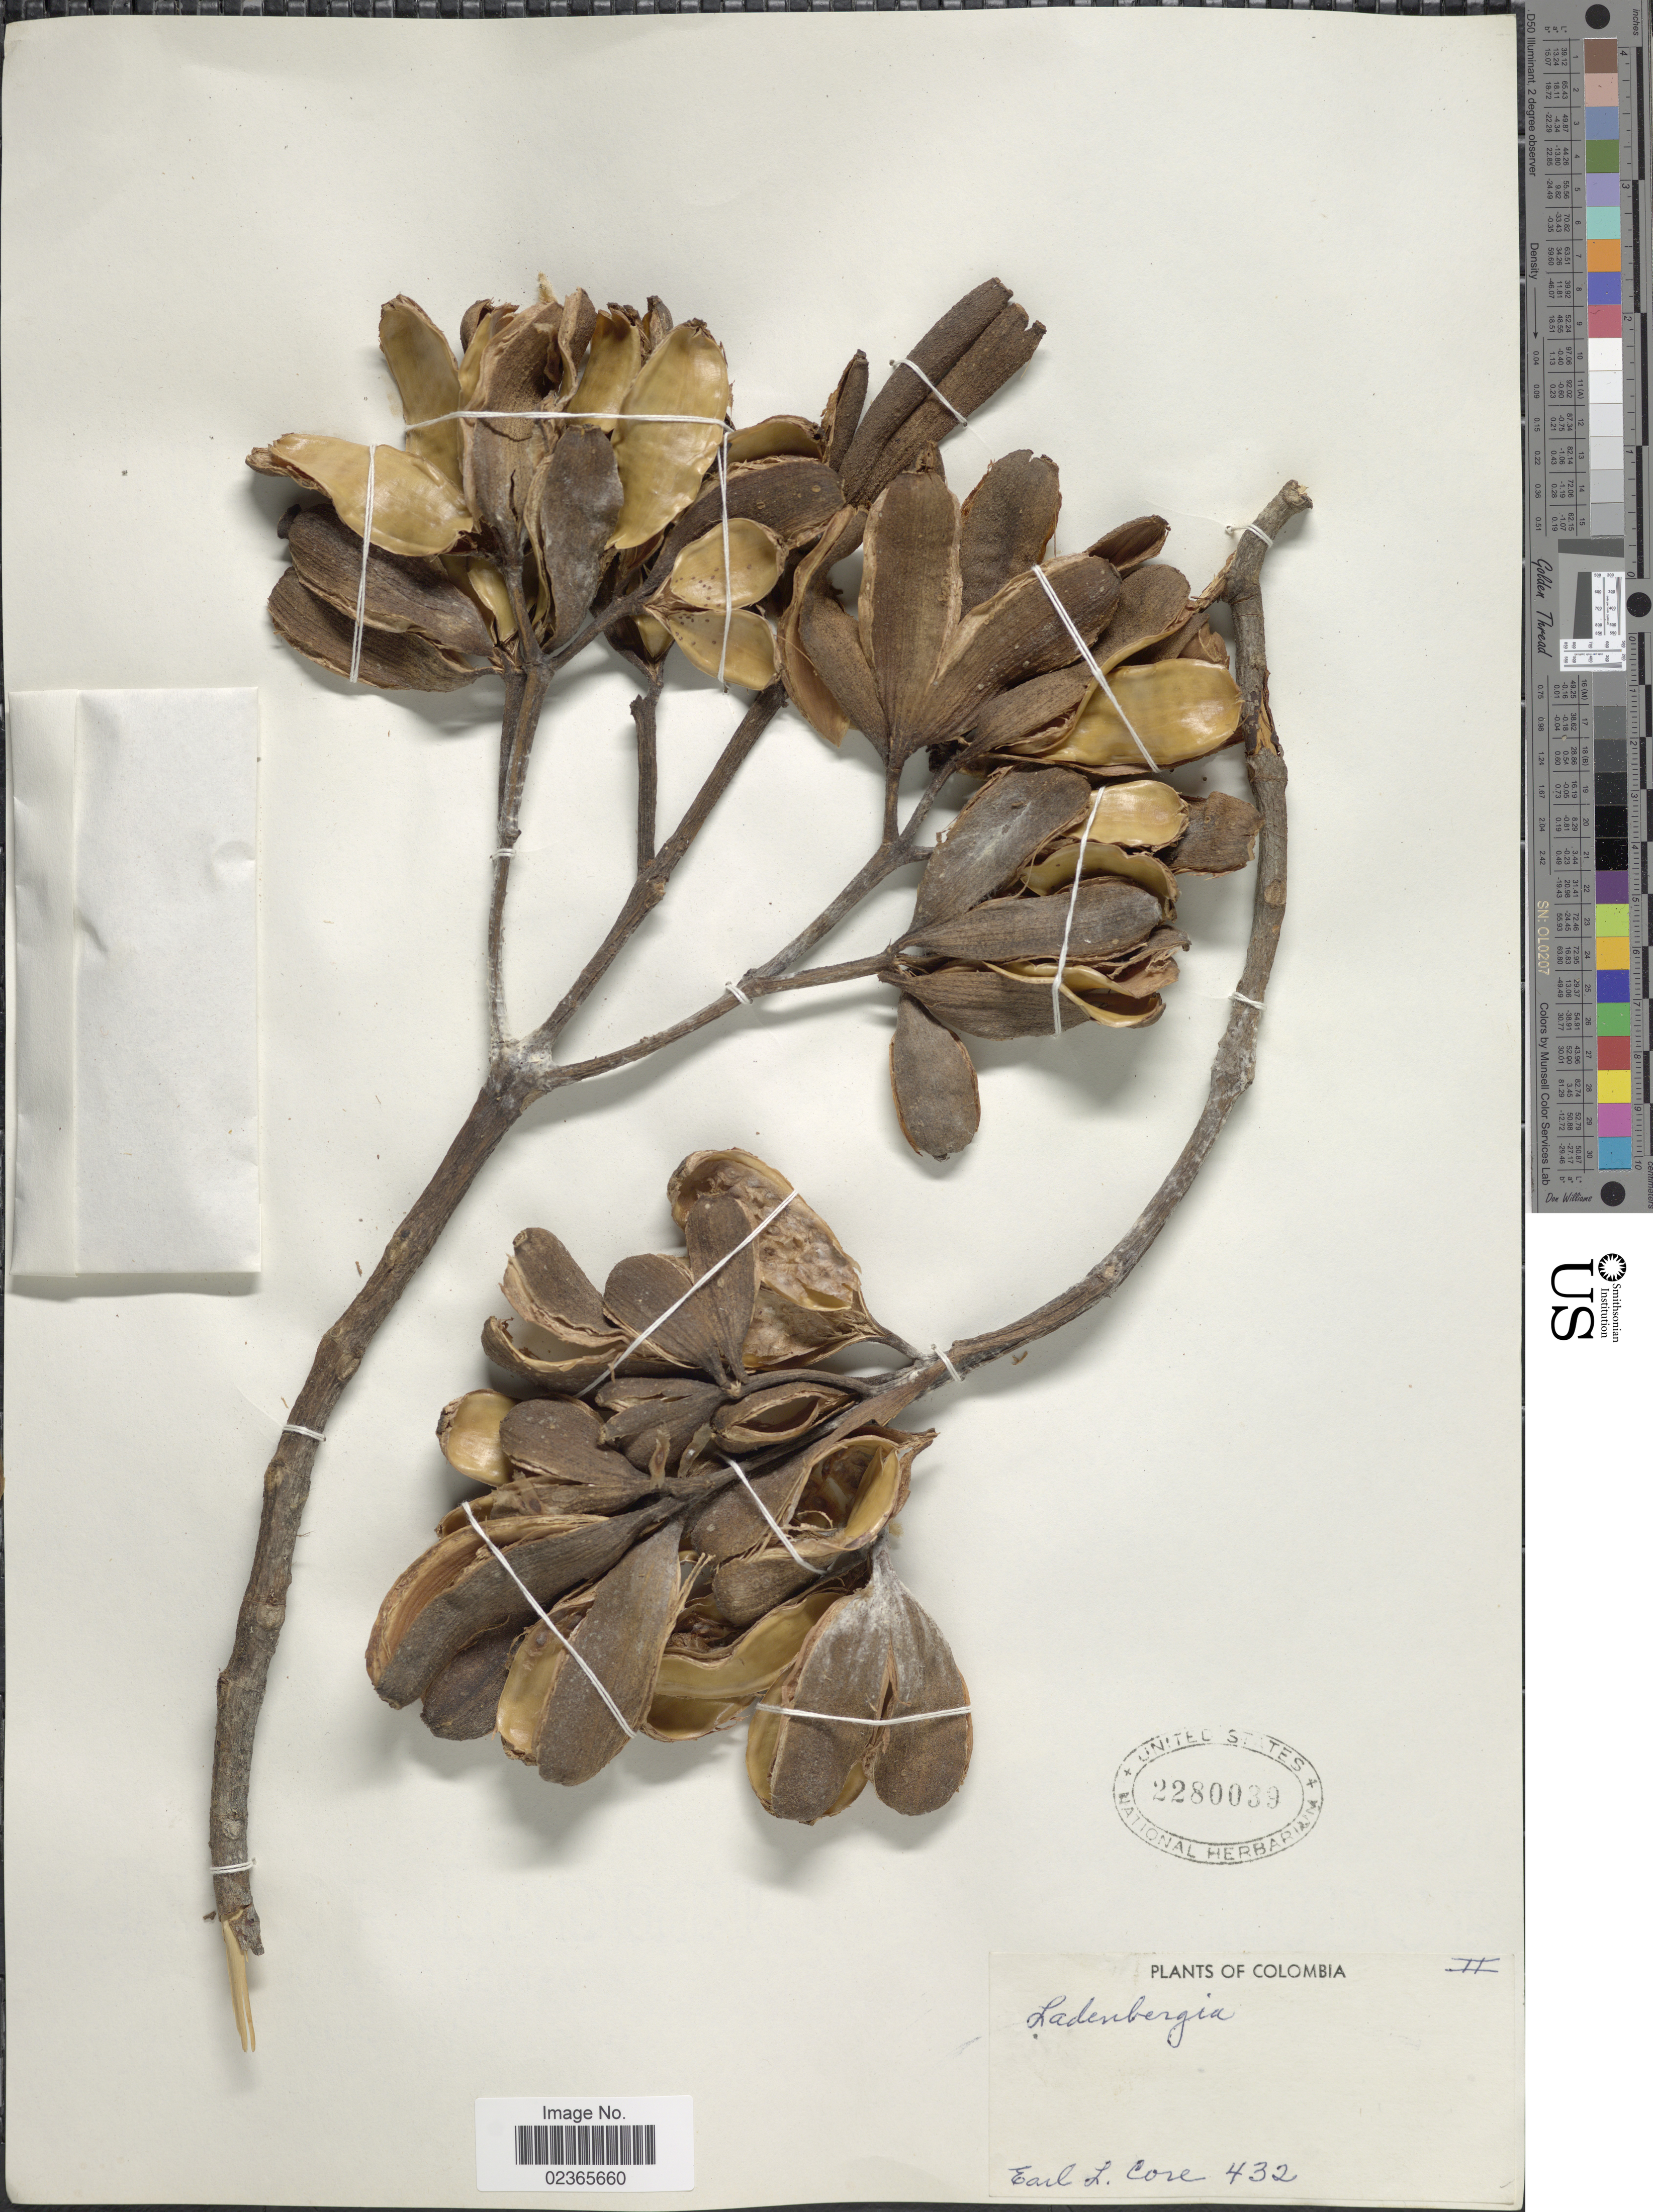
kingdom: Plantae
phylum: Tracheophyta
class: Magnoliopsida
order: Gentianales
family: Rubiaceae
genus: Ladenbergia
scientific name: Ladenbergia sp.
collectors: E. L. Core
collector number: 432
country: Colombia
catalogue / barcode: US 2280039